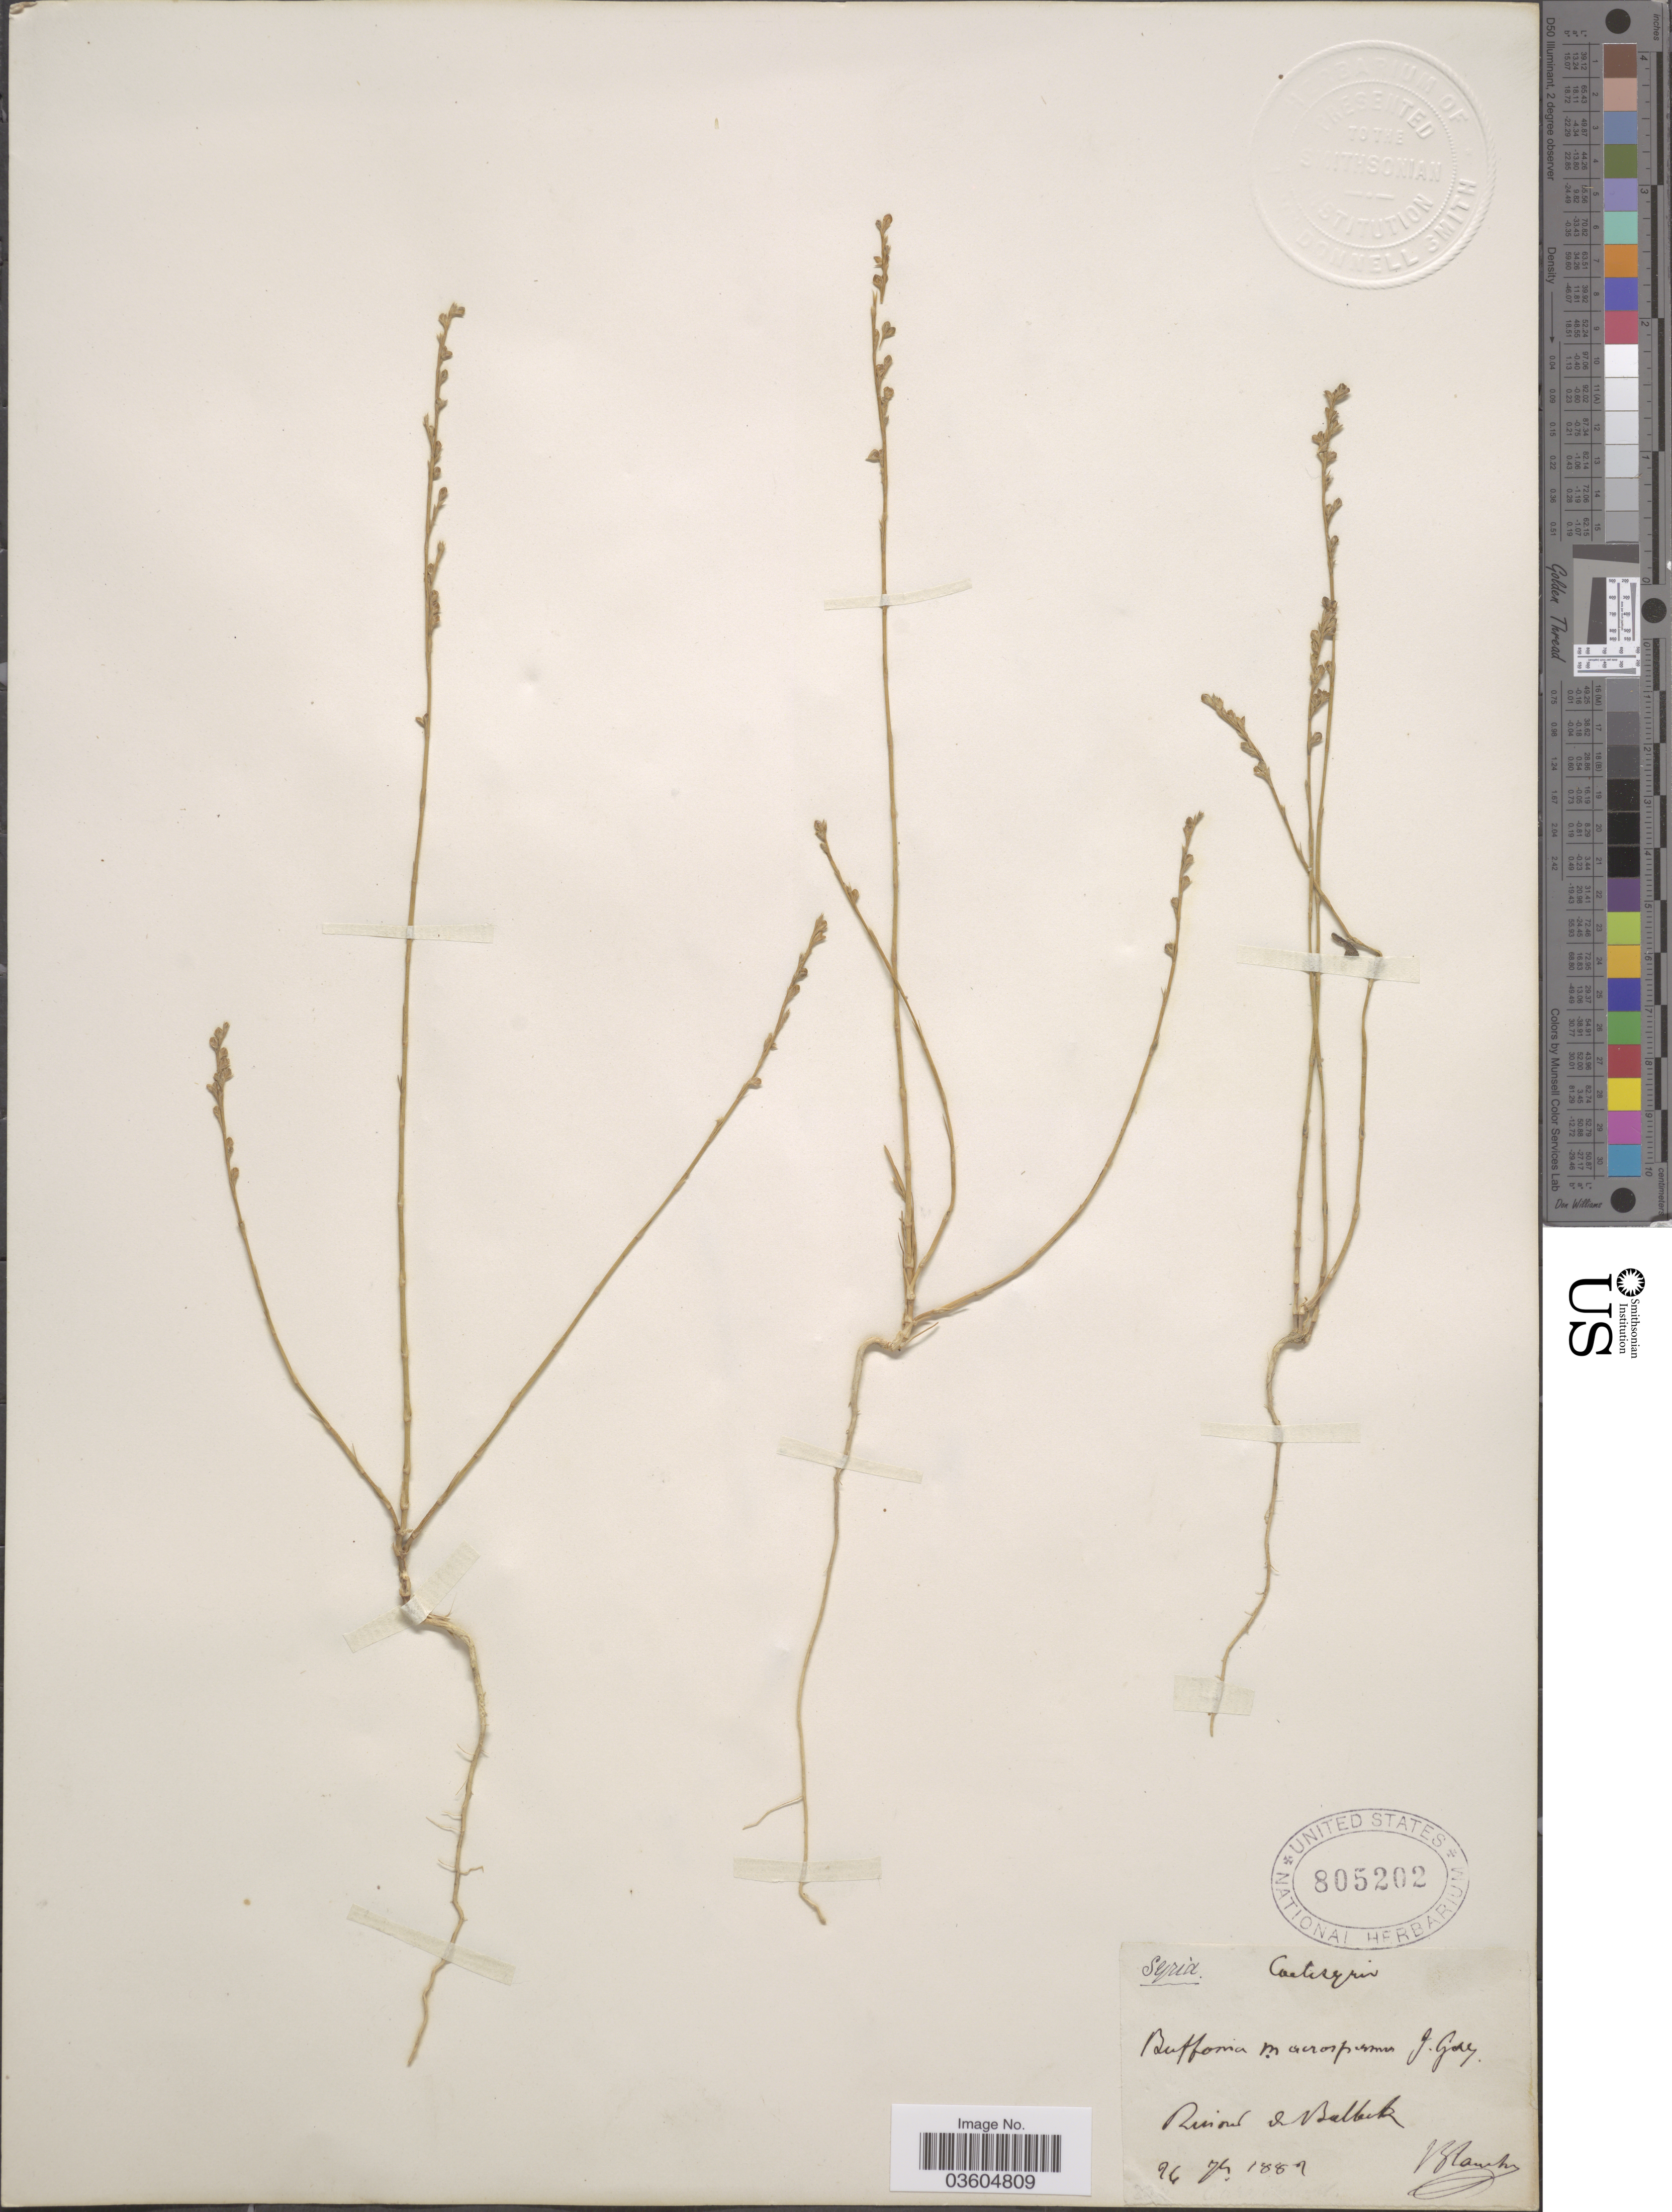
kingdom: Plantae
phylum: Tracheophyta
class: Magnoliopsida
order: Caryophyllales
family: Caryophyllaceae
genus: Bufonia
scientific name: Bufonia macrosperma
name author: J. Gay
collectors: -. Blanche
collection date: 1887-09-24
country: Syria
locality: Rinout Et Balbak.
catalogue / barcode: US 805202